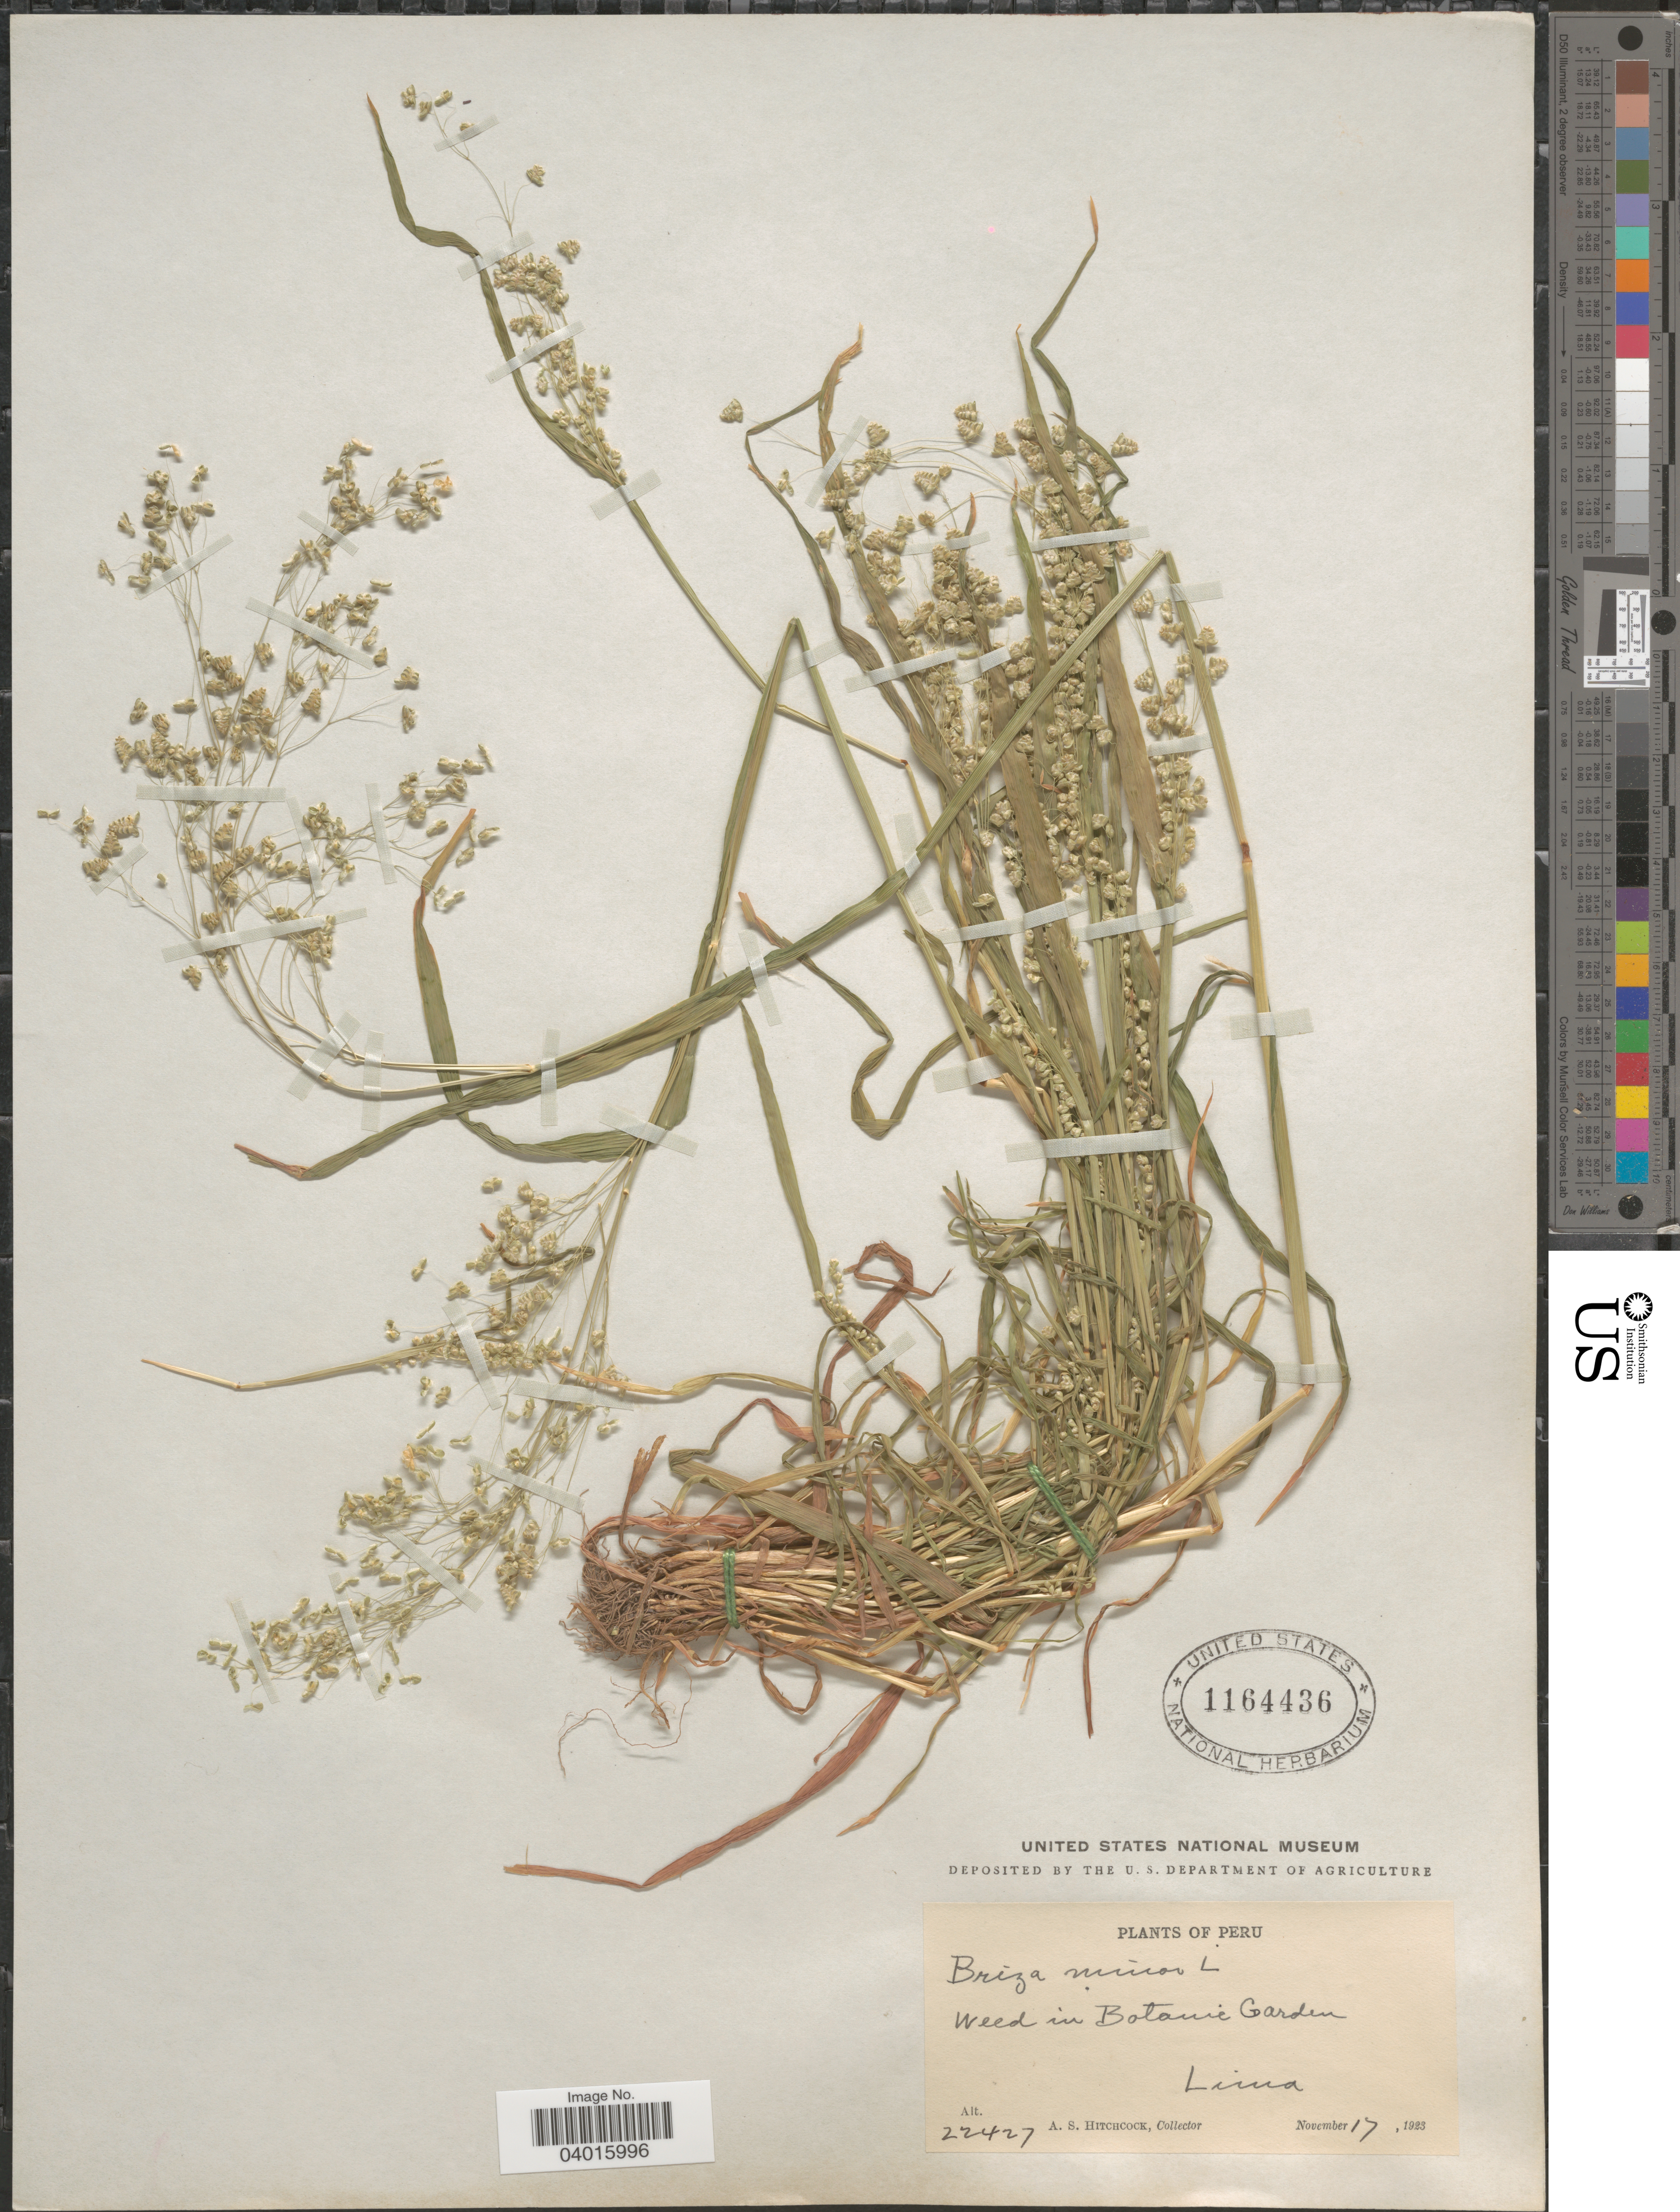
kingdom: Plantae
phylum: Tracheophyta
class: Liliopsida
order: Poales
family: Poaceae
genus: Briza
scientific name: Briza minor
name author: L.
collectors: A. S. Hitchcock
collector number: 22427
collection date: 1923-11-17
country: Peru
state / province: Lima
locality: Weed in Botanic Garden.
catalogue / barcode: US 1164436